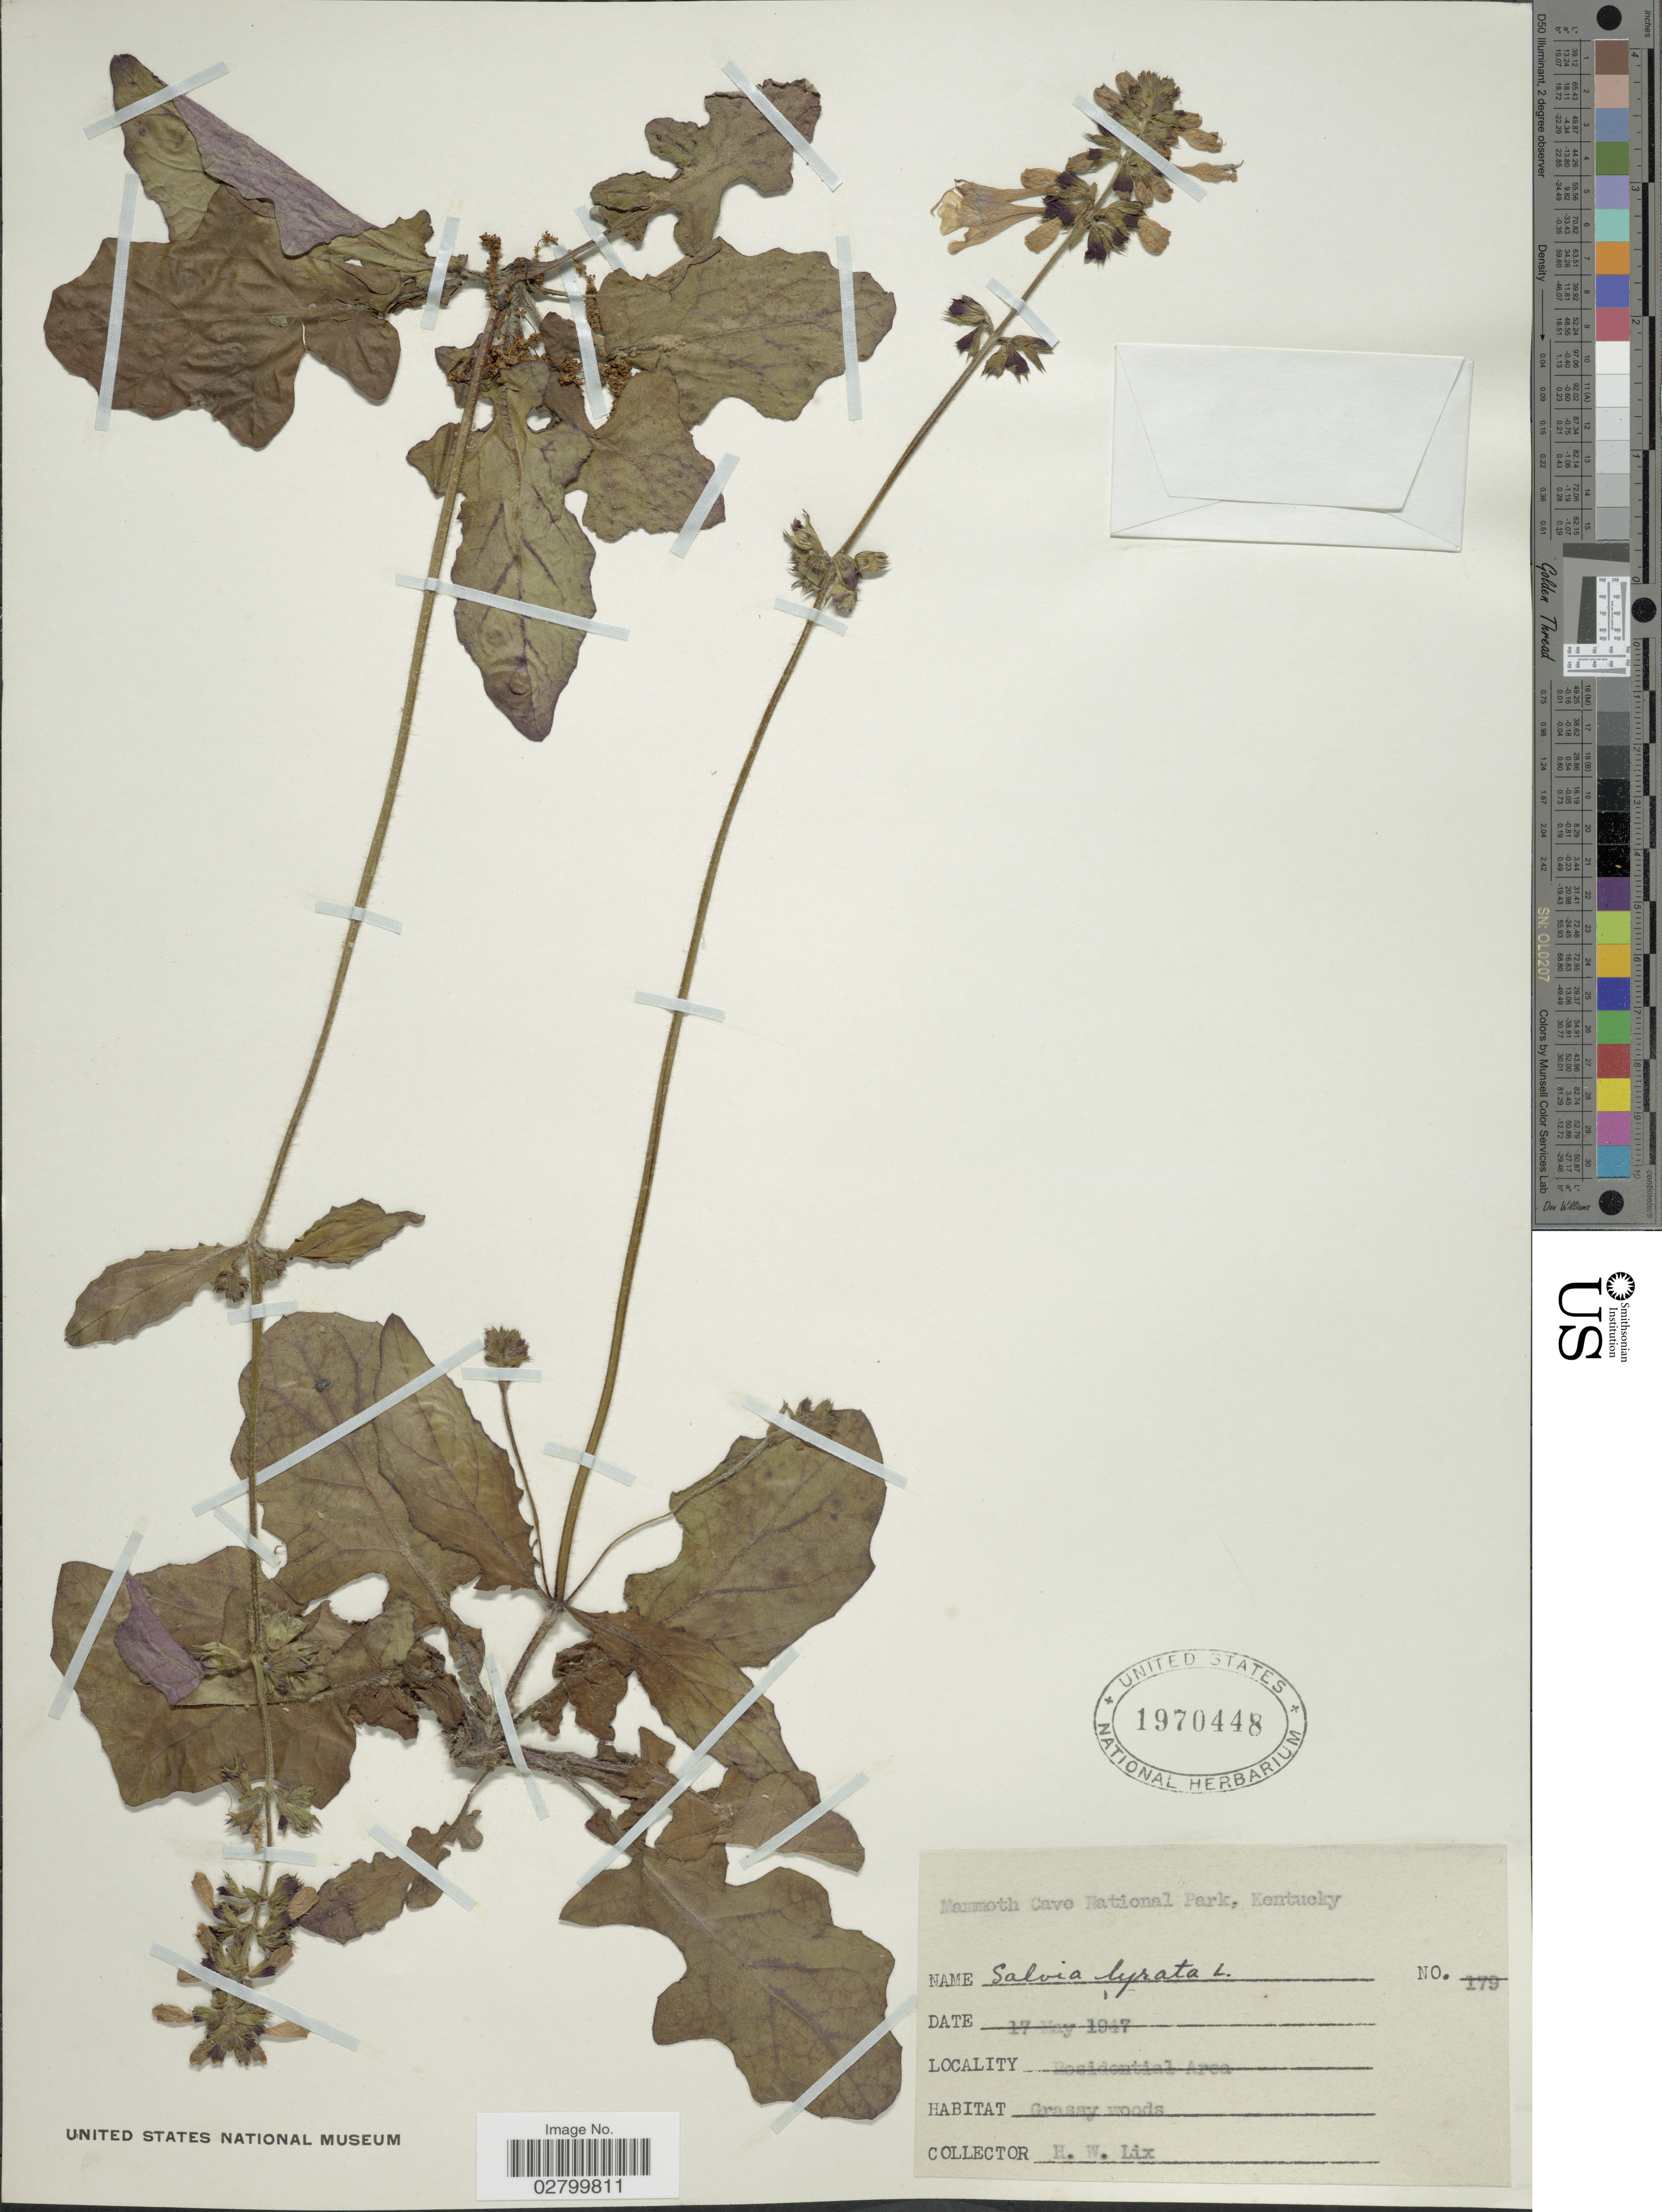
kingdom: Plantae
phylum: Tracheophyta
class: Magnoliopsida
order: Lamiales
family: Lamiaceae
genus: Salvia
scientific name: Salvia lyrata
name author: L.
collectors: H. W. Lix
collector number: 179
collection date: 1947-05-17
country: United States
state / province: Kentucky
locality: Mammoth Cave National Park. Residential Area.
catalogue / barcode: US 1970448